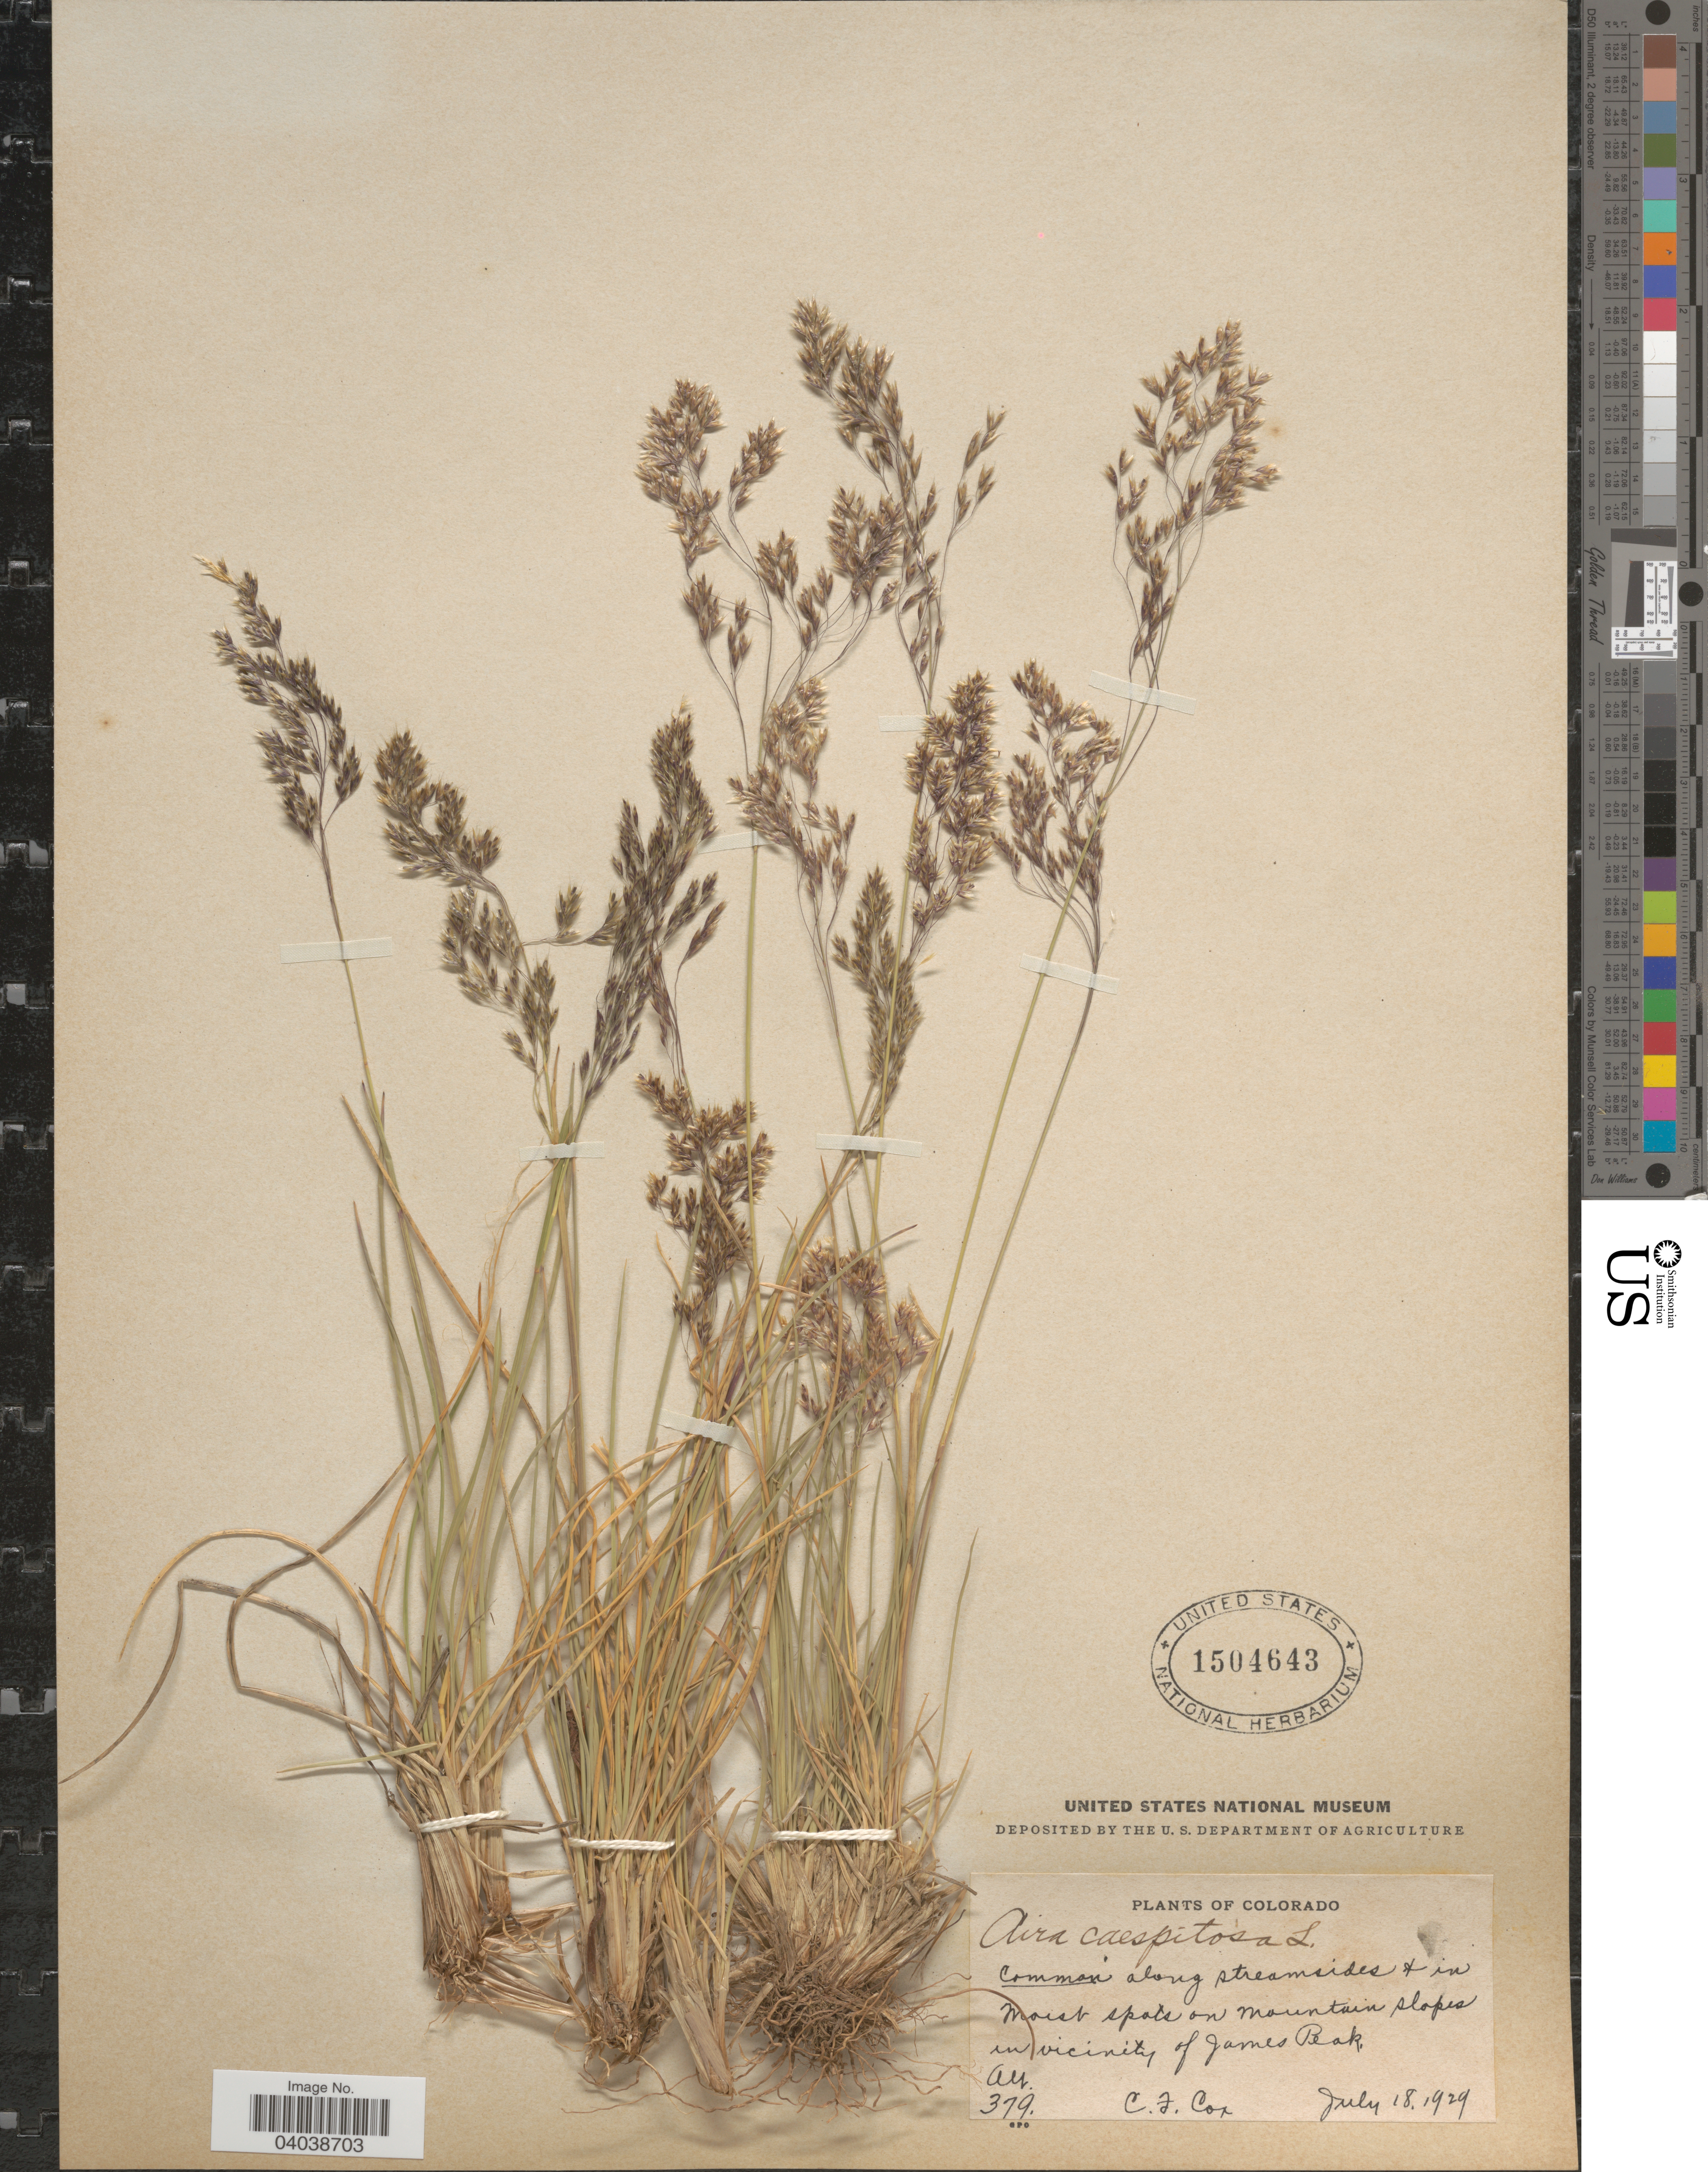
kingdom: Plantae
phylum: Tracheophyta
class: Liliopsida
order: Poales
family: Poaceae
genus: Deschampsia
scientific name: Deschampsia cespitosa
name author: (L.) P. Beauv.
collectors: C. Cox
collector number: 379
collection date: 1929-07-18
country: United States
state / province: Colorado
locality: Moist spots on mountain slopes in vicinity of James Peak.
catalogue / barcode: US 1504643